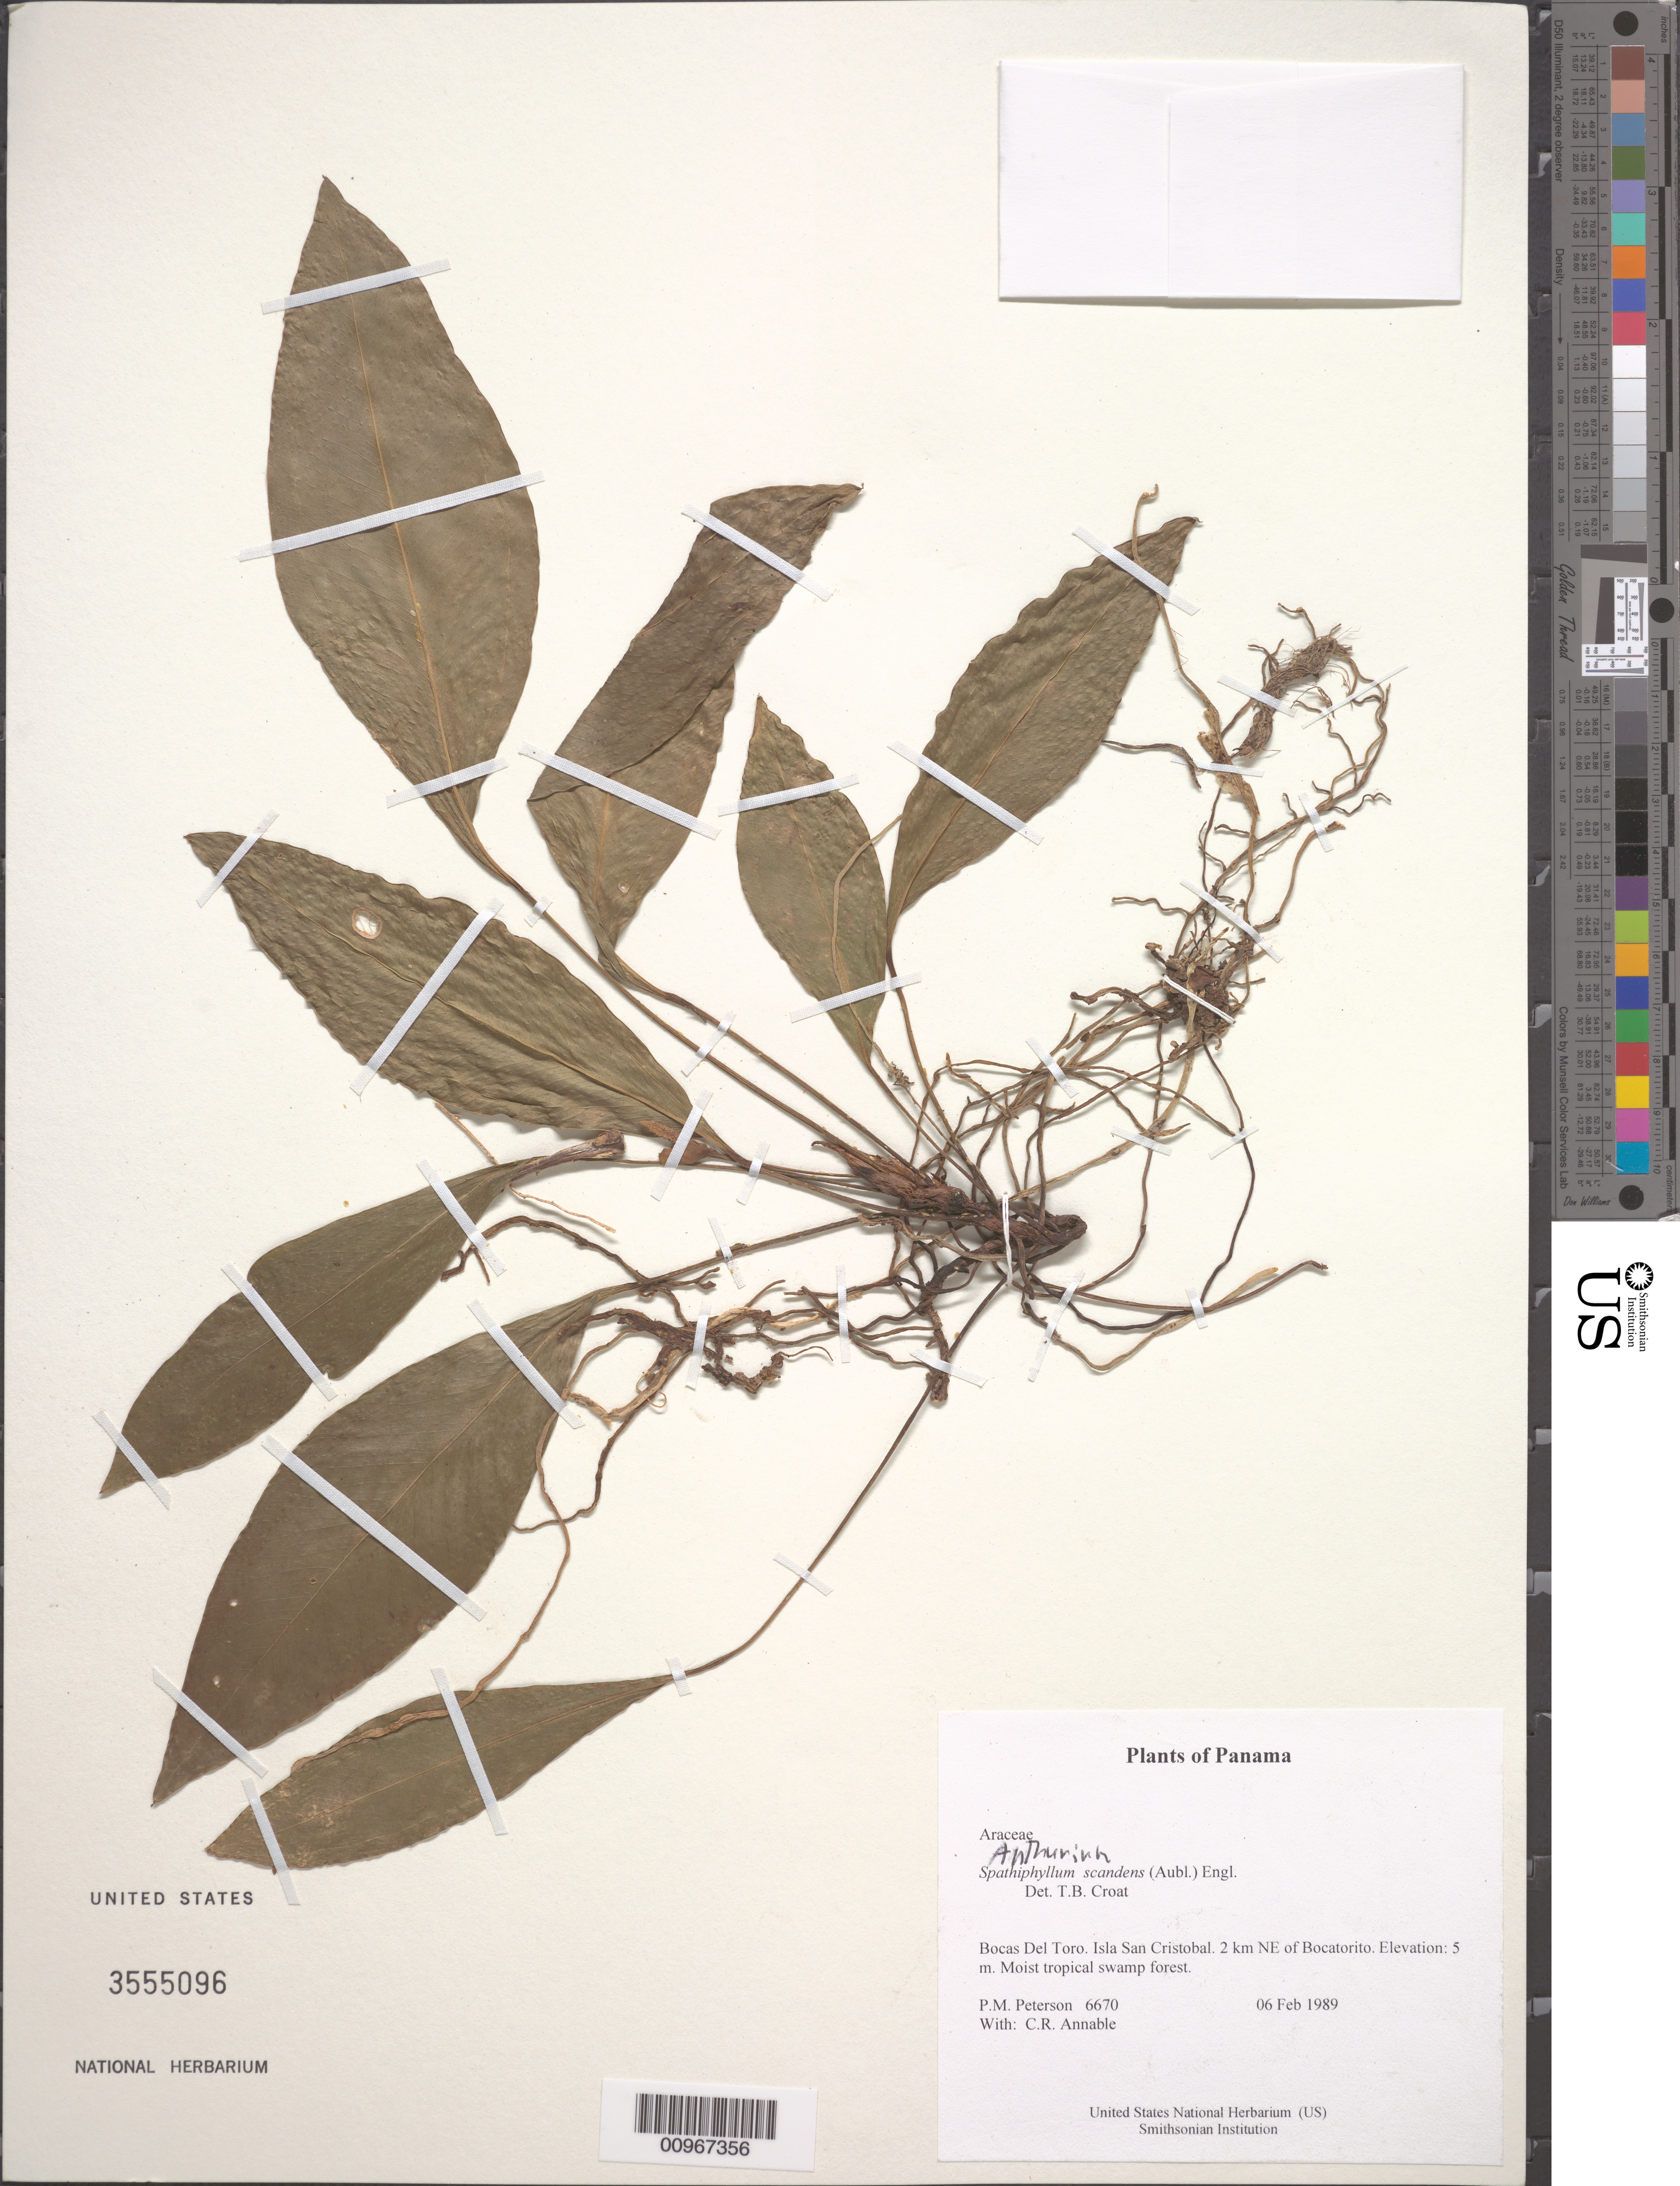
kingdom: Plantae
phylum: Tracheophyta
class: Liliopsida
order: Alismatales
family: Araceae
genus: Anthurium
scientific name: Anthurium scandens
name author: (Aubl.) Engl.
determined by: Croat, Thomas B., Missouri Botanical Garden (MO)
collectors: P. M. Peterson & C. R. Annable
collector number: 06670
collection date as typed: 06 Feb 1989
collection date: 1989-02-06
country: Panama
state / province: Bocas del Toro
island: San Cristobal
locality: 2 km NE of Bocatorito.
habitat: Moist tropical swamp forest.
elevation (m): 5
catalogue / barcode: US 3555096